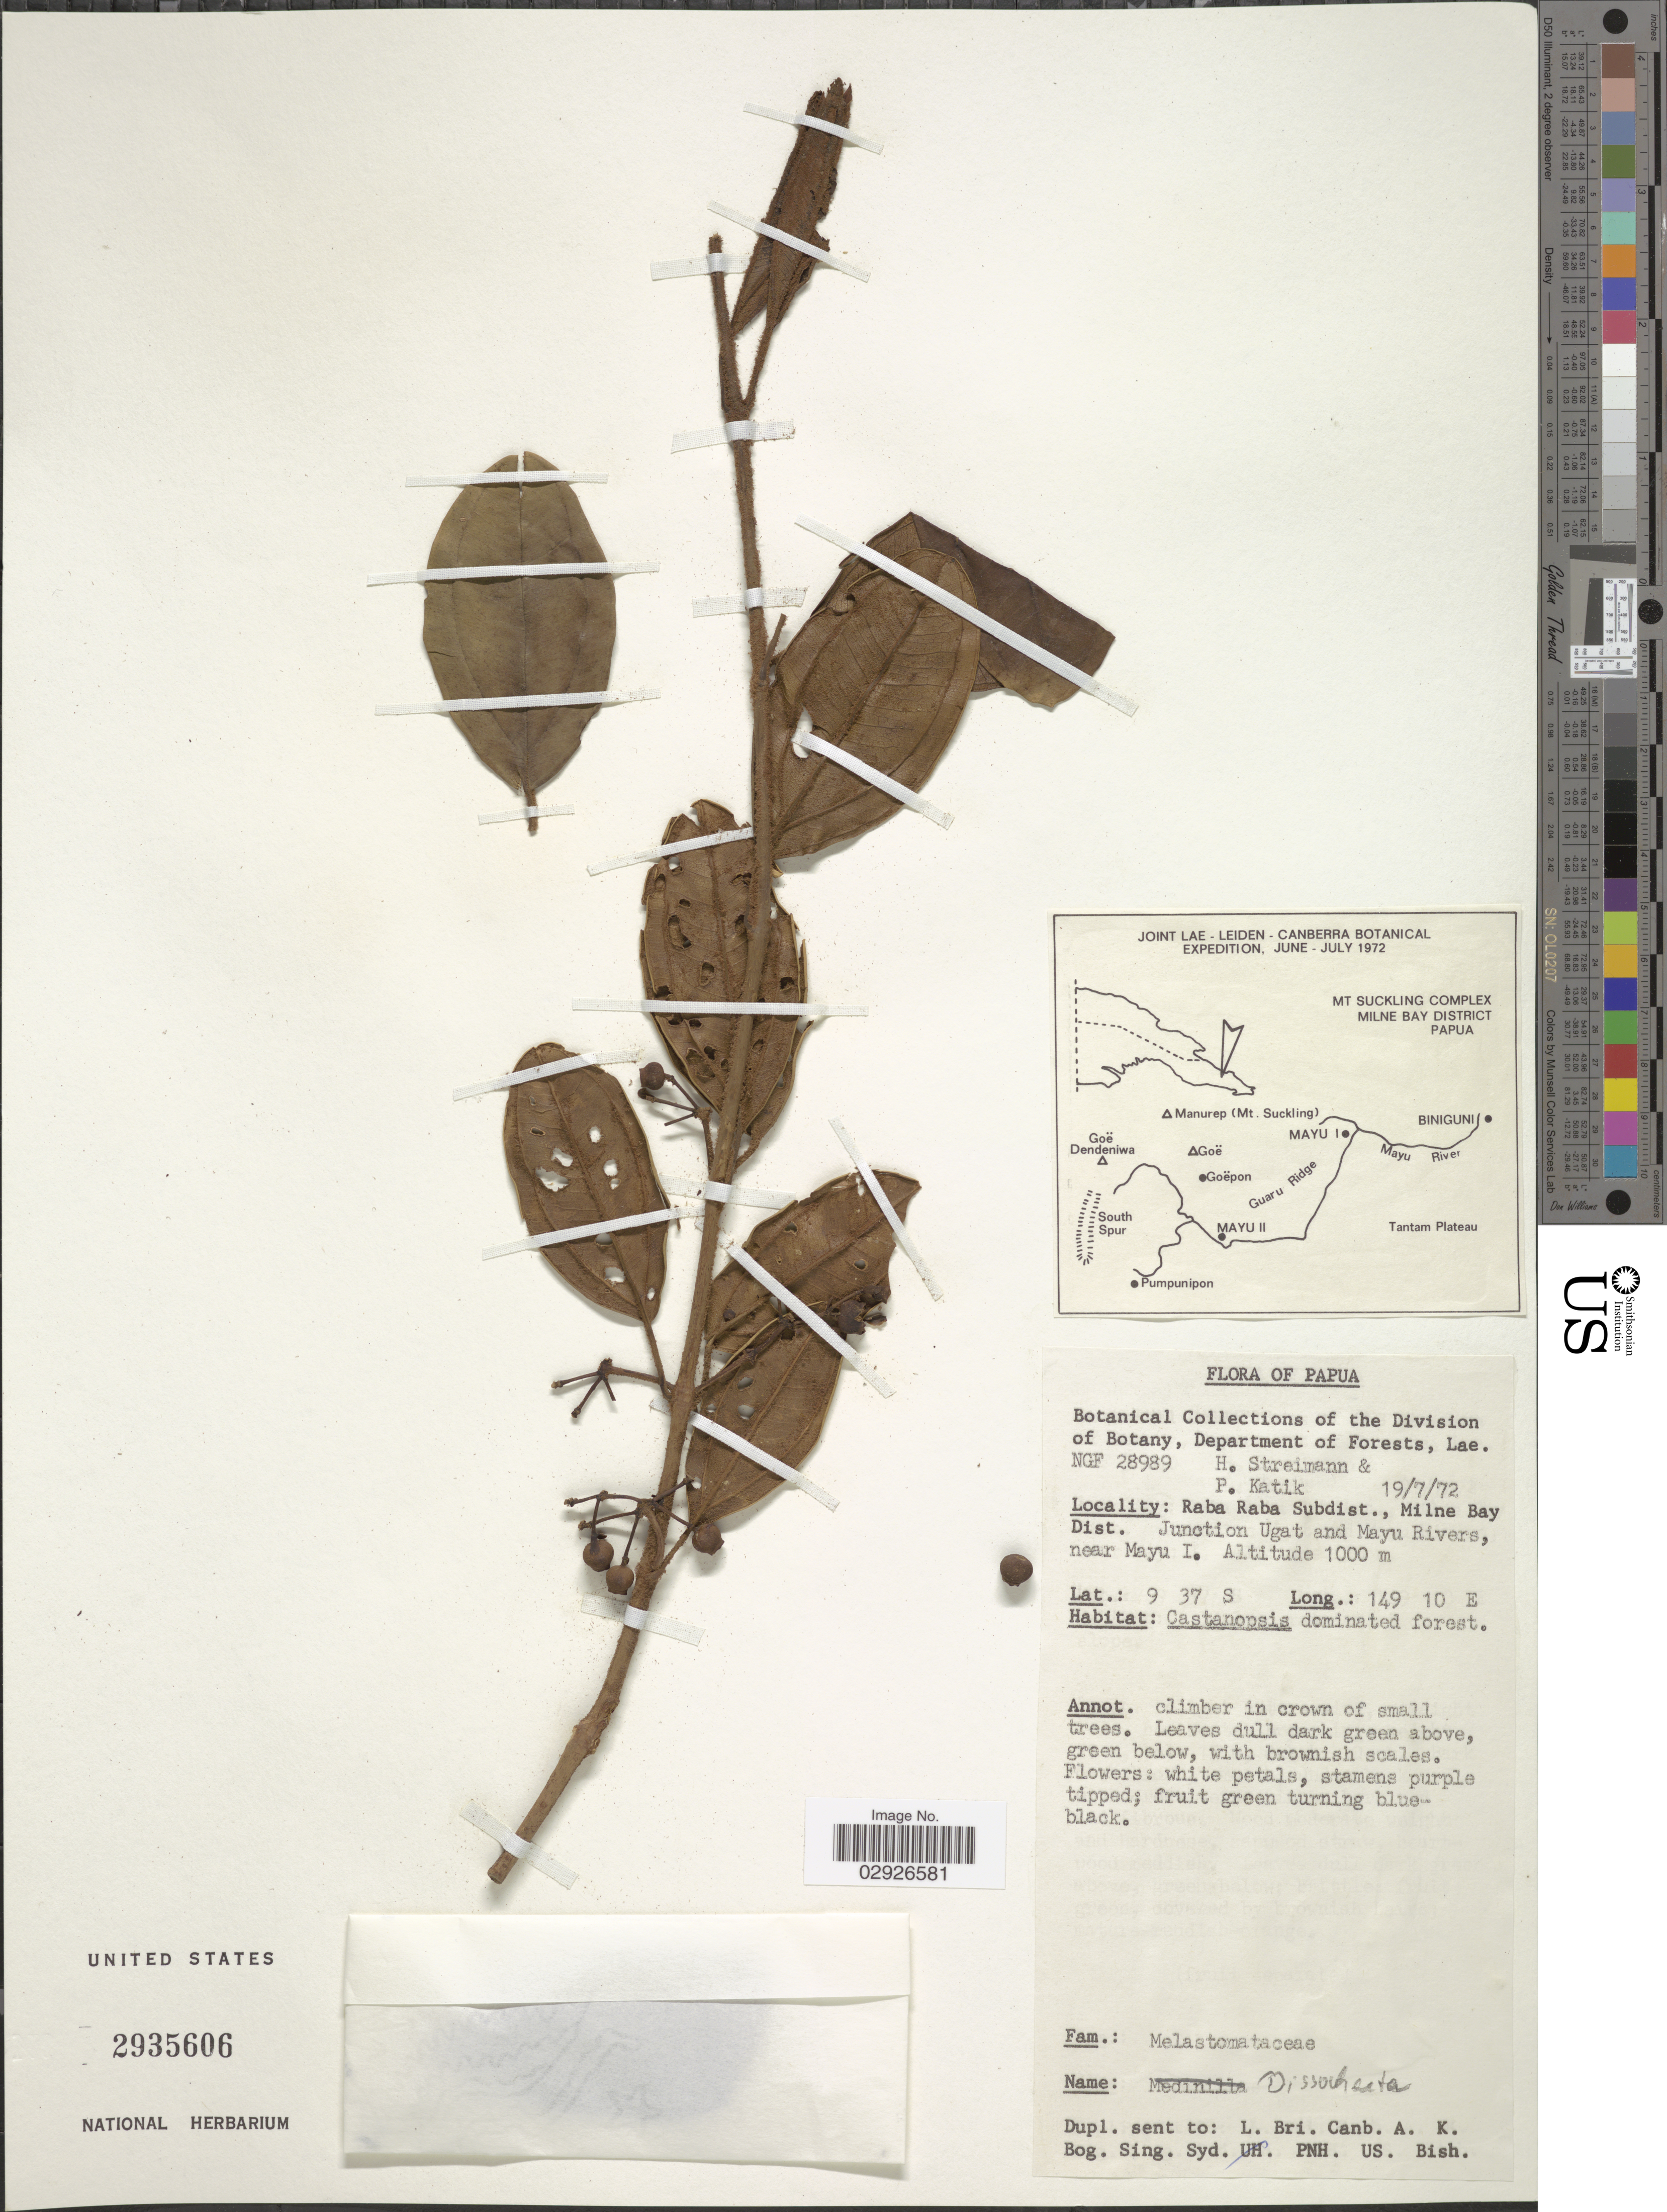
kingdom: Plantae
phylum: Tracheophyta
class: Magnoliopsida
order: Myrtales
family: Melastomataceae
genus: Dissochaeta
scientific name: Dissochaeta sp.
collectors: H. Streimann & P. Katik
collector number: NGF 28989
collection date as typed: Transcribed d/m/y: 19/7/72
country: Papua New Guinea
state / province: Milne Bay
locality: Raba Raba Subdist., Milne Bay Dist. Junction Ugat and Mayu Rivers, near Mayu I.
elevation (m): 1000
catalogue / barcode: US 2935606